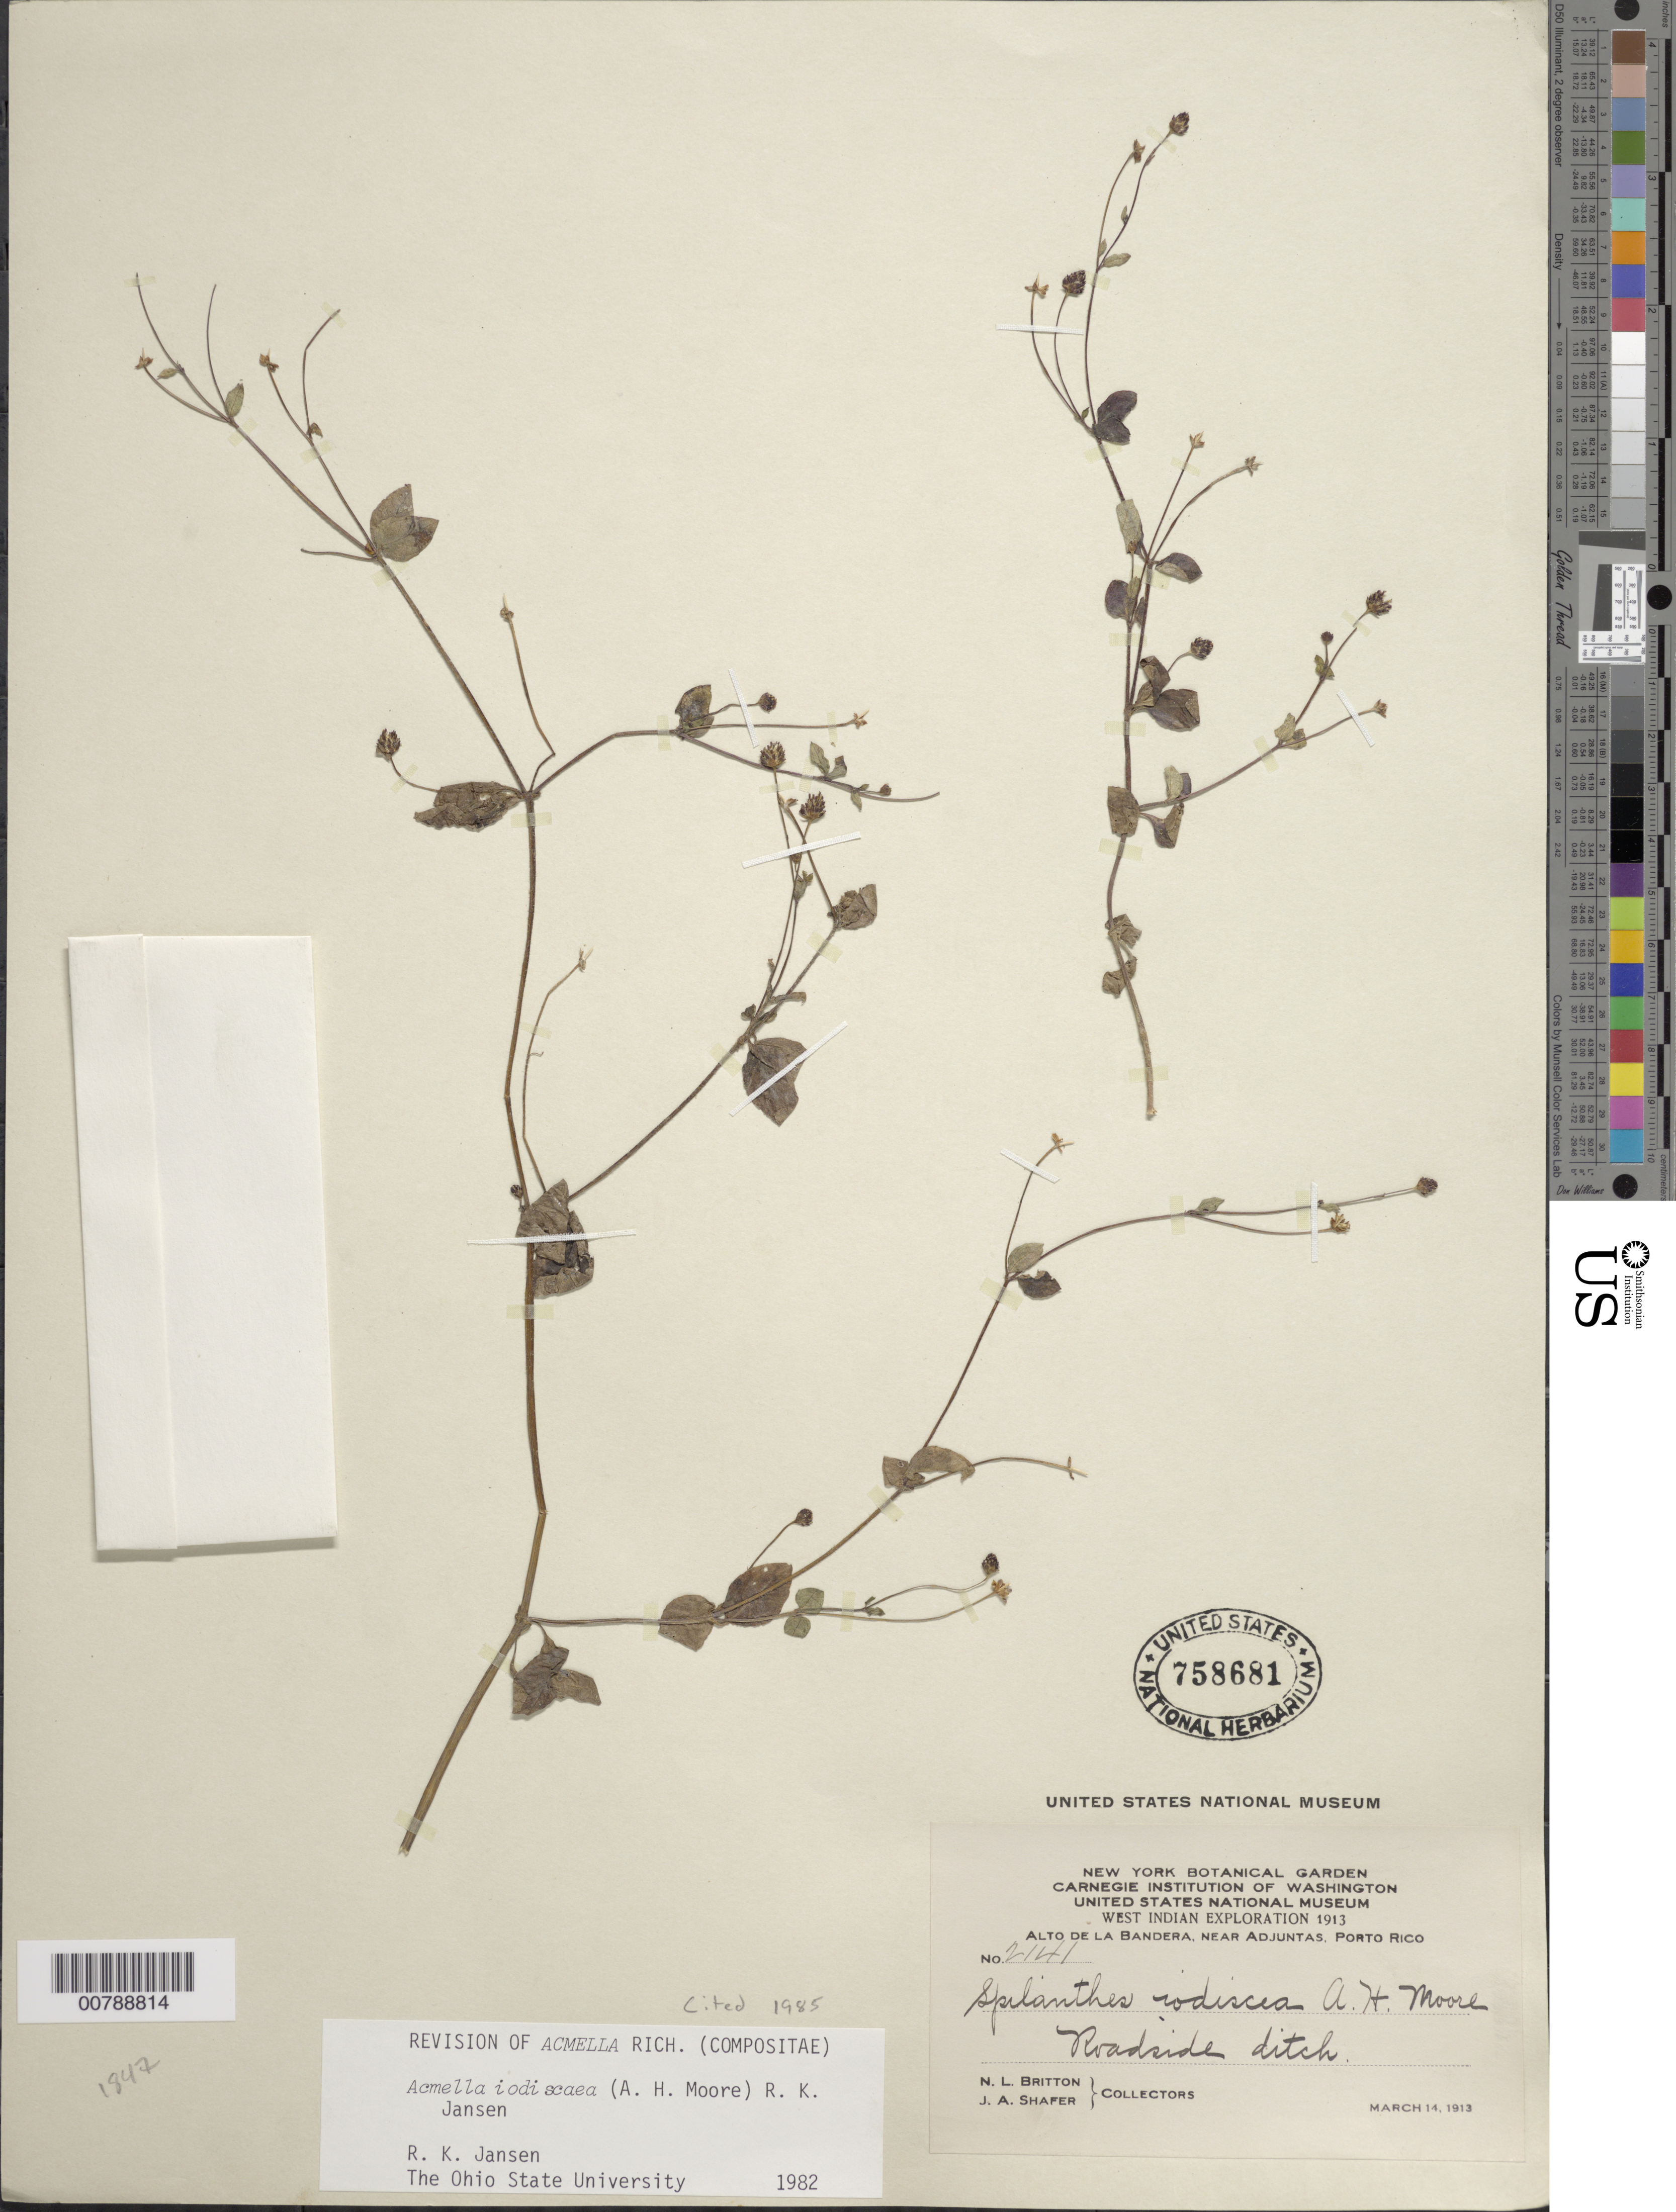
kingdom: Plantae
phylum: Tracheophyta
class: Magnoliopsida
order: Asterales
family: Asteraceae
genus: Acmella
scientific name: Acmella iodiscaea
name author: (A.H. Moore) R.K. Jansen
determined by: Jansen, R. K.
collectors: N. Britton & J. A. Shafer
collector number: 2141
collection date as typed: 14 Mar 1913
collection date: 1913-03-14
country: Puerto Rico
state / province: Adjuntas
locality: Alto de la Bandera, near Adjuntas, roadside ditch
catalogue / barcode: US 758681